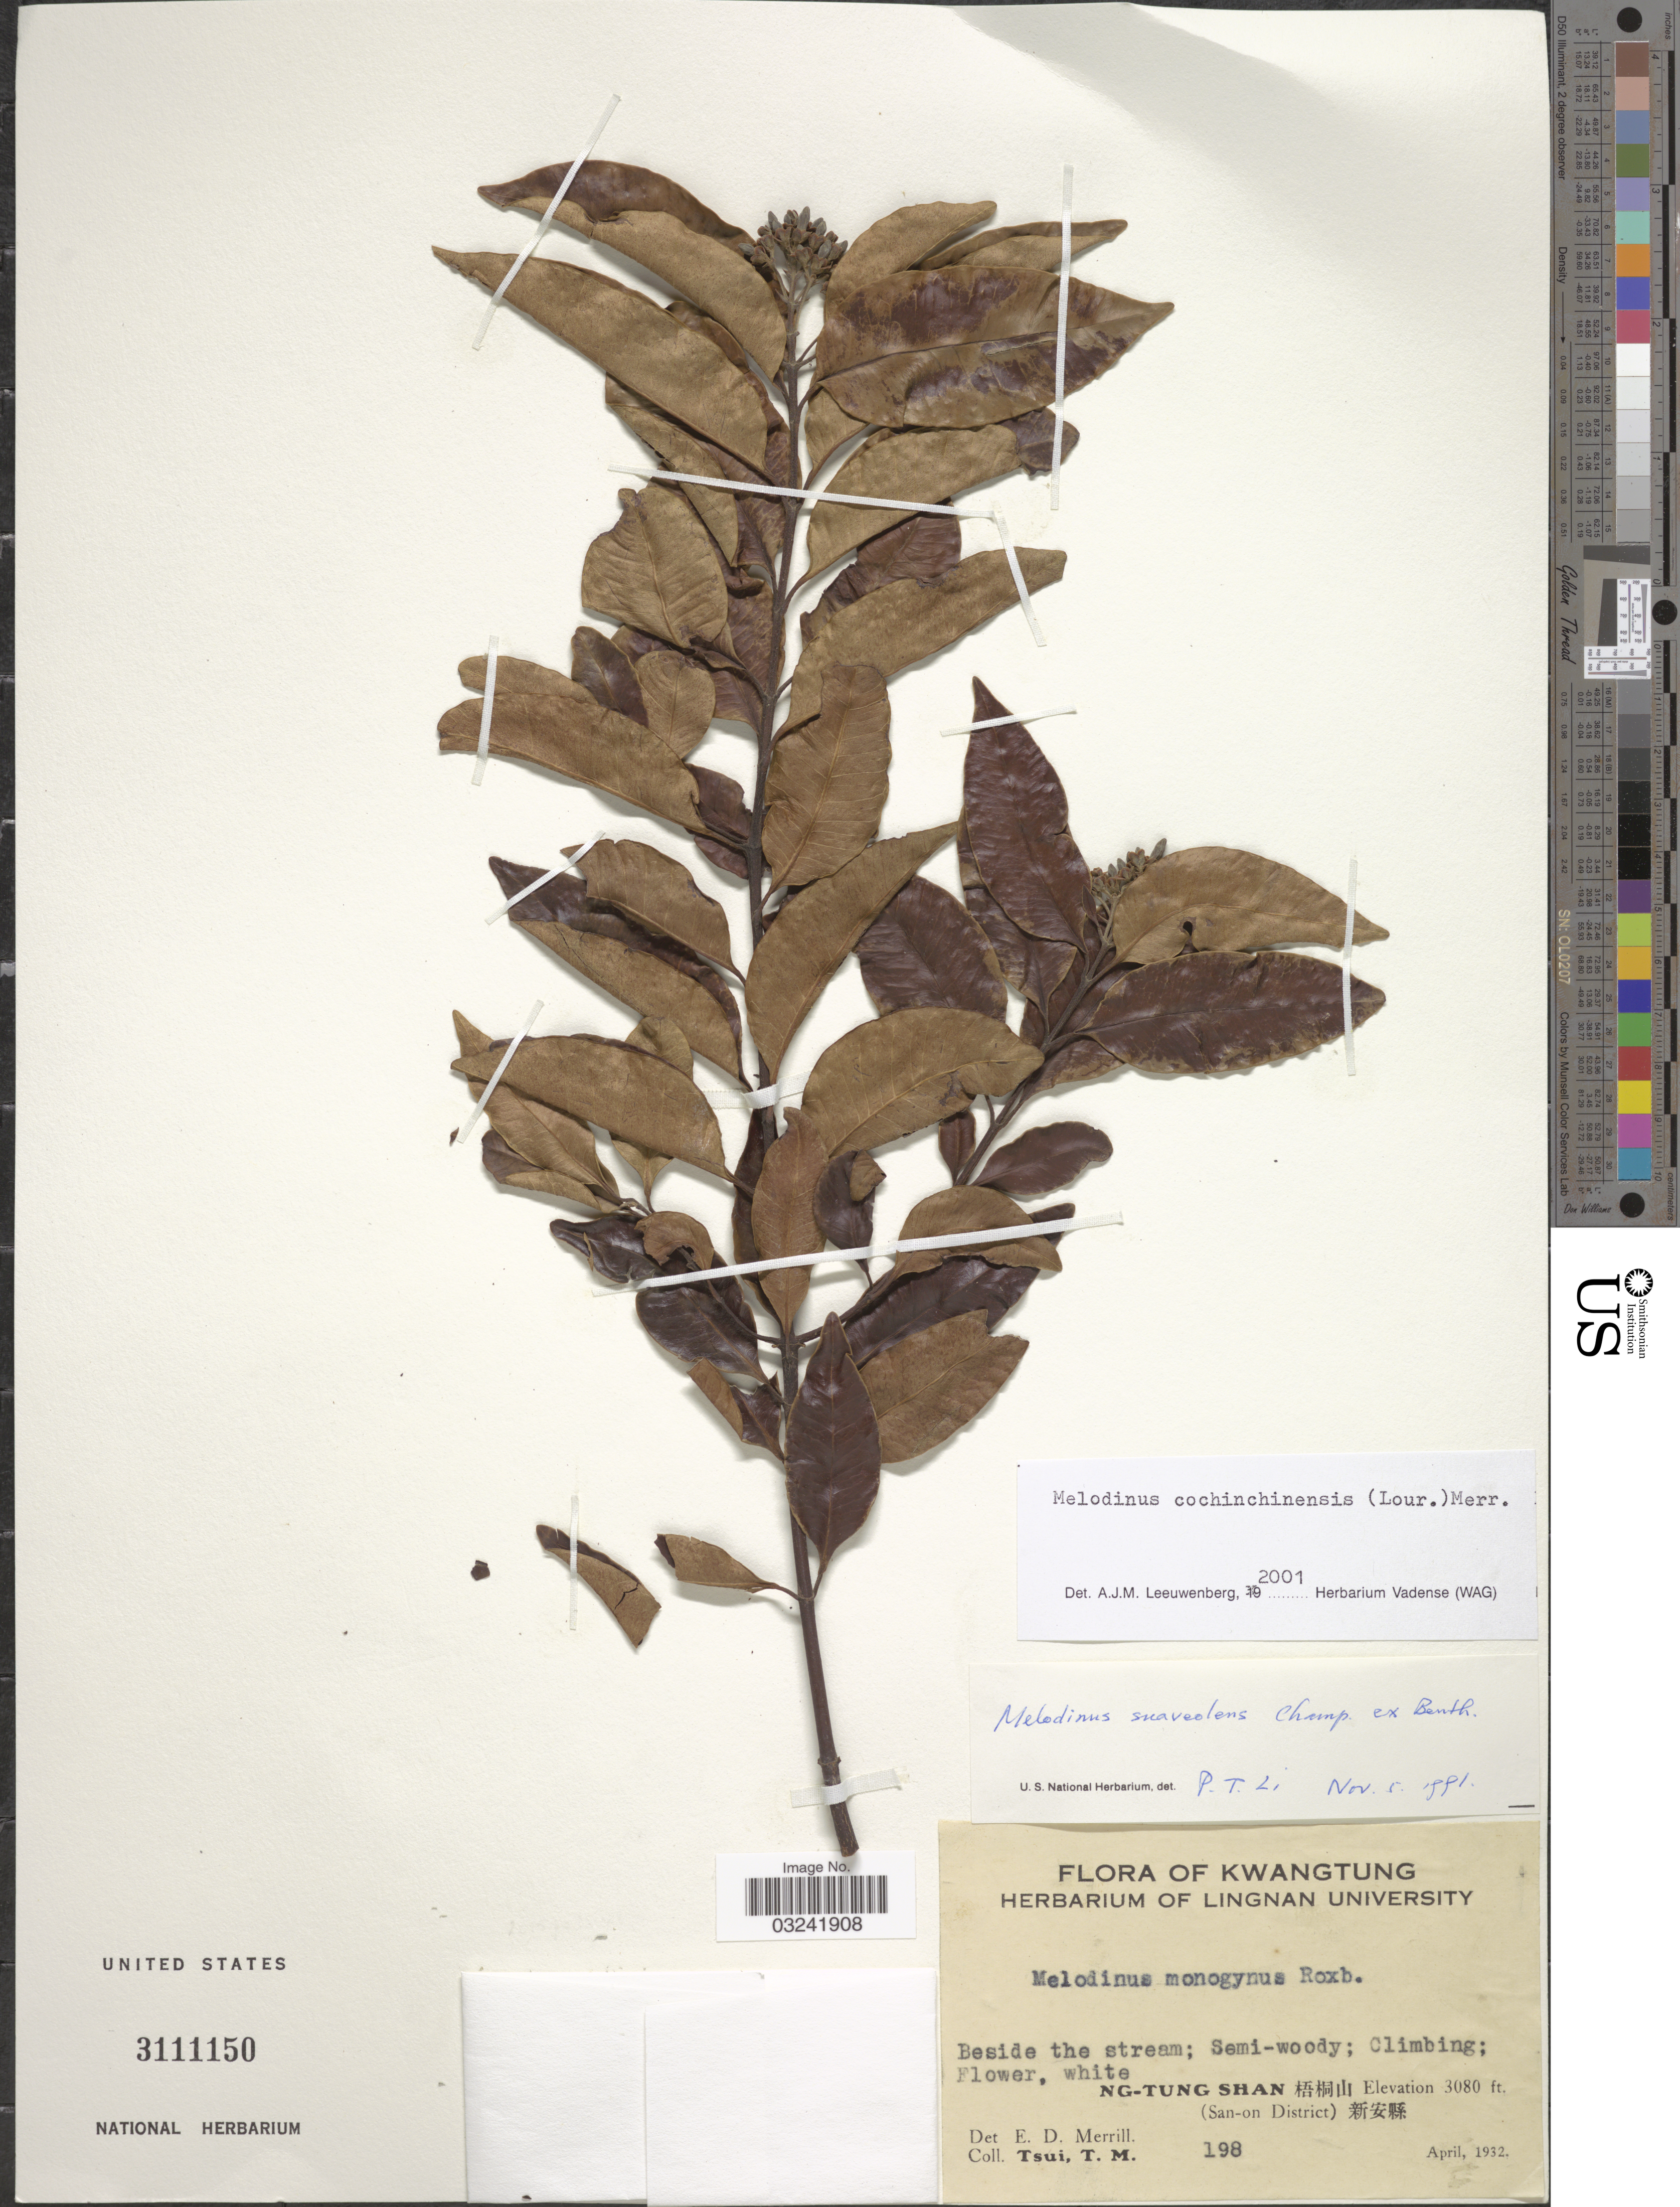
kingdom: Plantae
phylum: Tracheophyta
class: Magnoliopsida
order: Gentianales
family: Apocynaceae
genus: Melodinus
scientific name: Melodinus cochinchinensis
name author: (Lour.) Merr.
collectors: T. Tsui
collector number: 198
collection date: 1932-04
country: China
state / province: Guangdong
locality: Kwangtung, Ng-Tung Shan (San-on District).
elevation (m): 939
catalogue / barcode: US 3111150